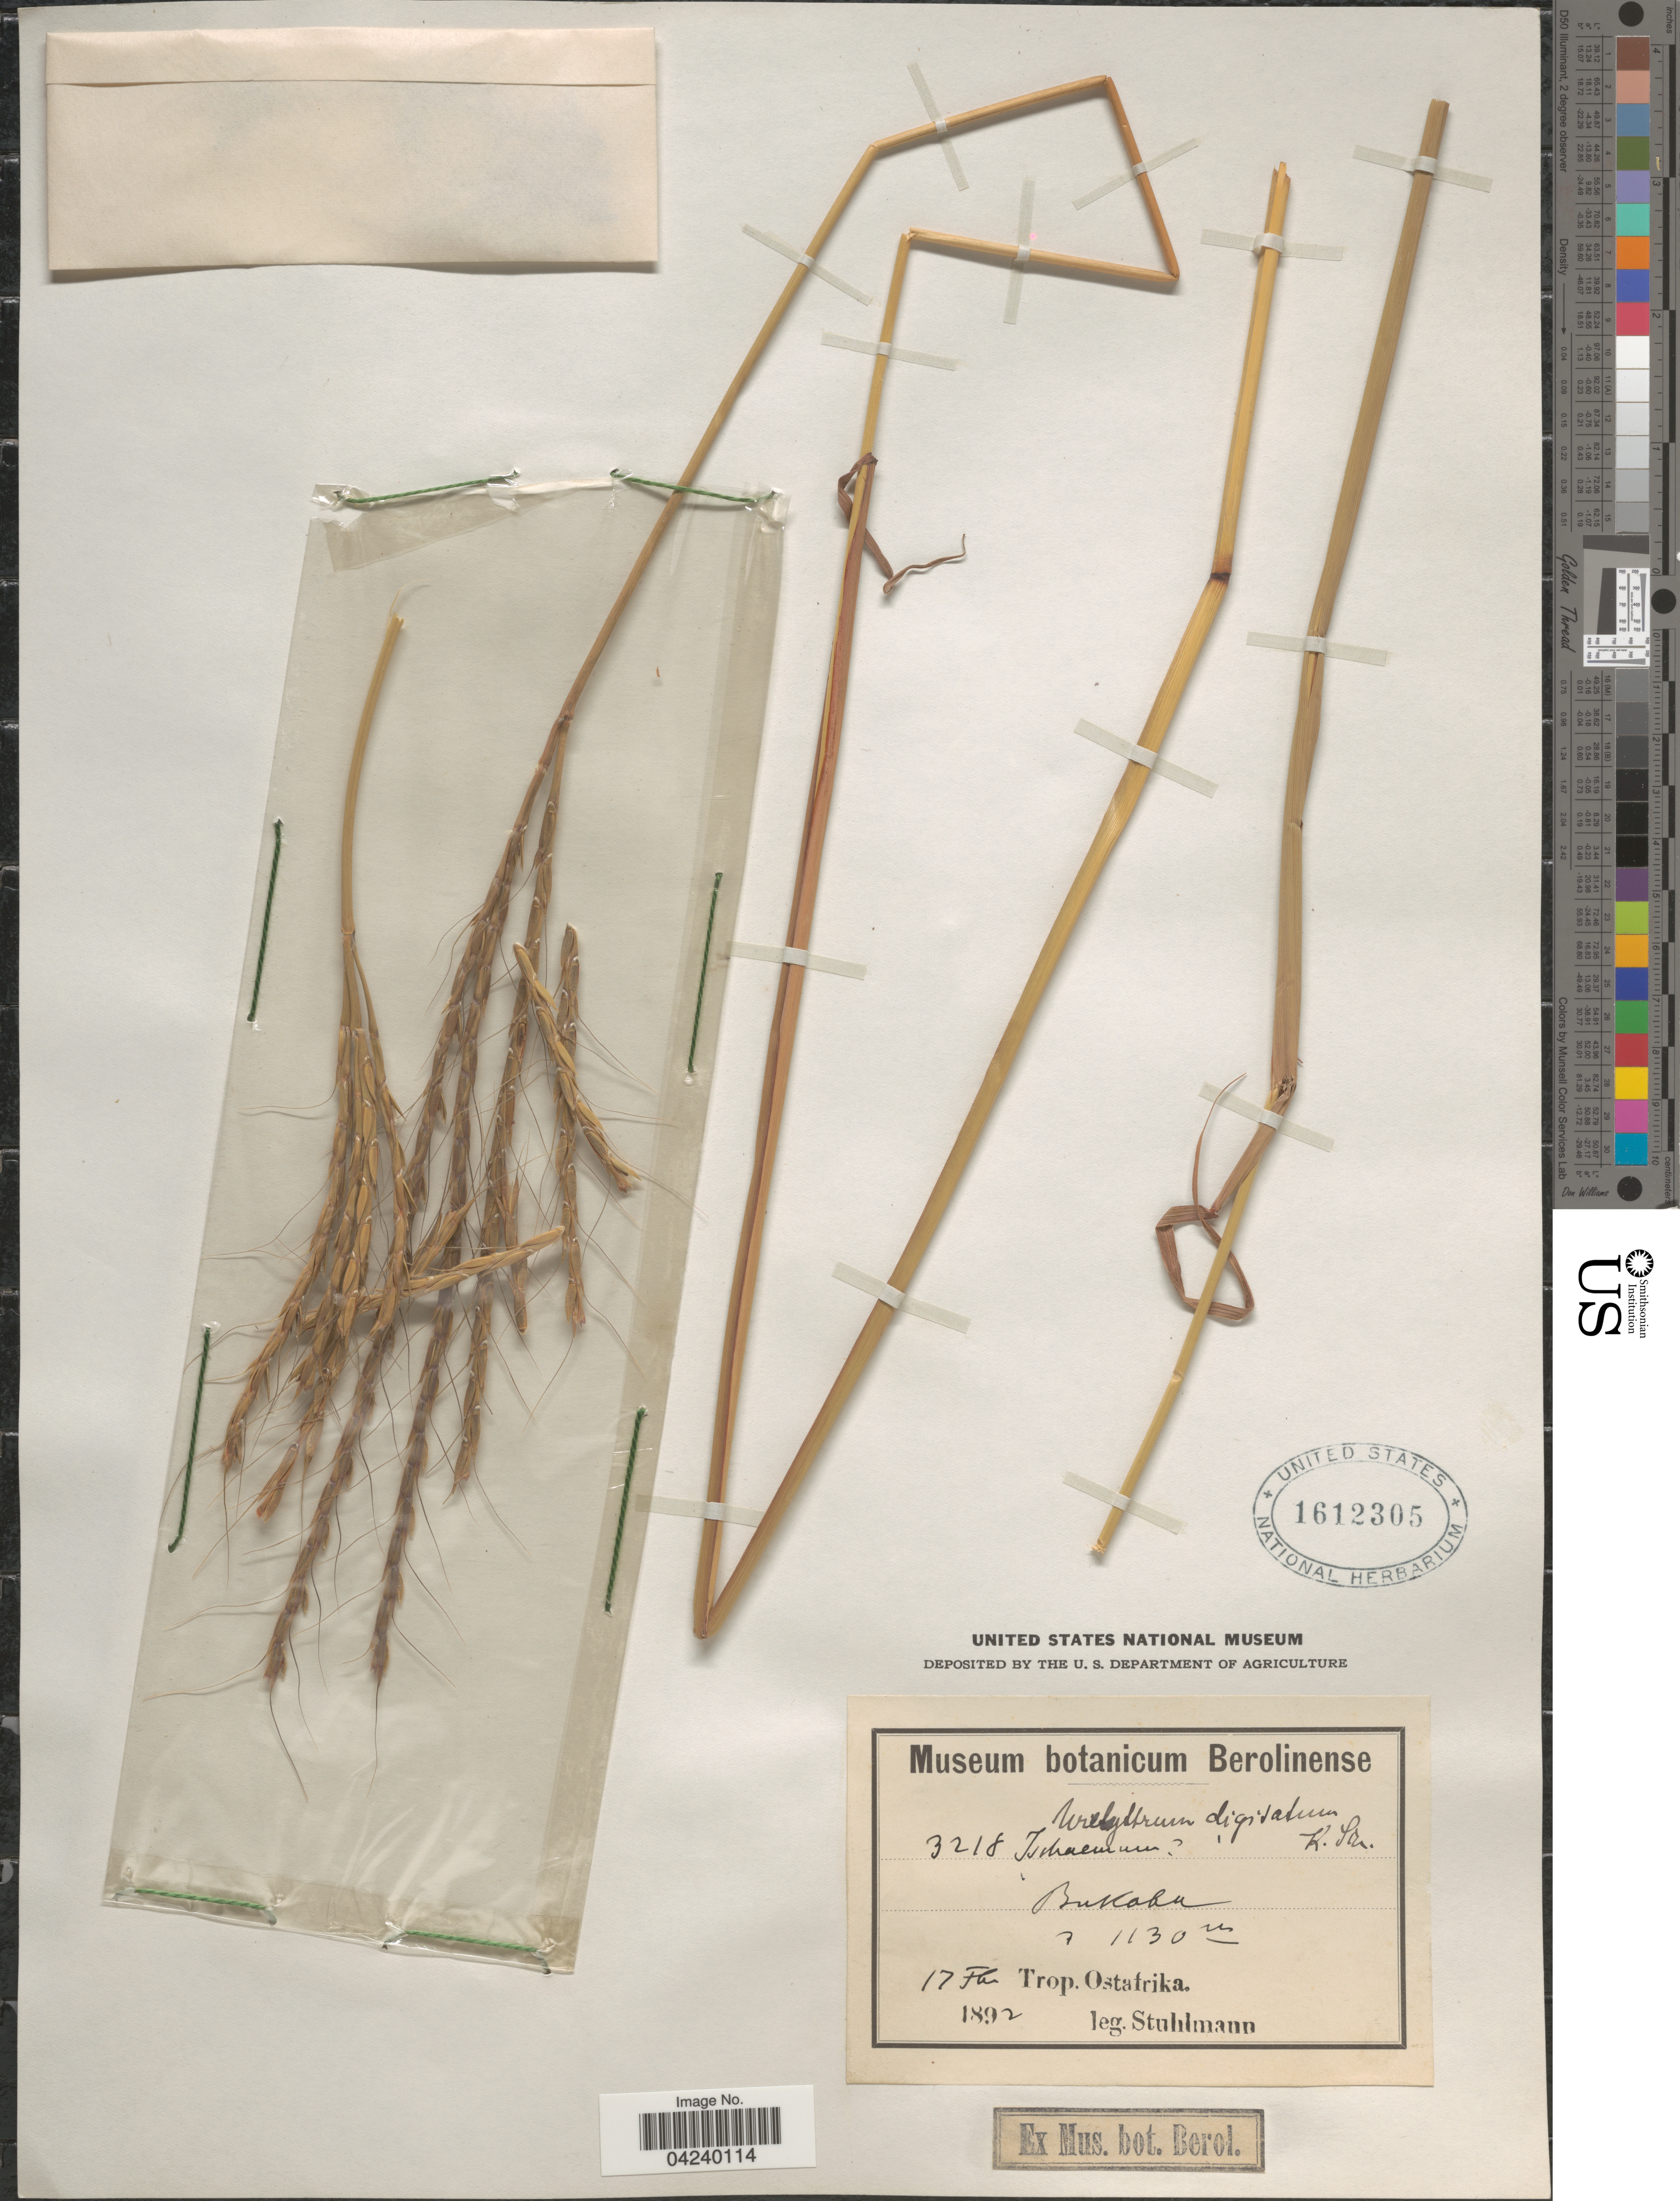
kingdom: Plantae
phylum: Tracheophyta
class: Liliopsida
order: Poales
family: Poaceae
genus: Urelytrum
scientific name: Urelytrum digitatum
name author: K. Schum.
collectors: -. Stuhlmann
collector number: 3218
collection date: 1892-02-17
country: Tanzania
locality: Bukoba. Trop. Ostafrika.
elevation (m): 1130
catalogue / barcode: US 1612305